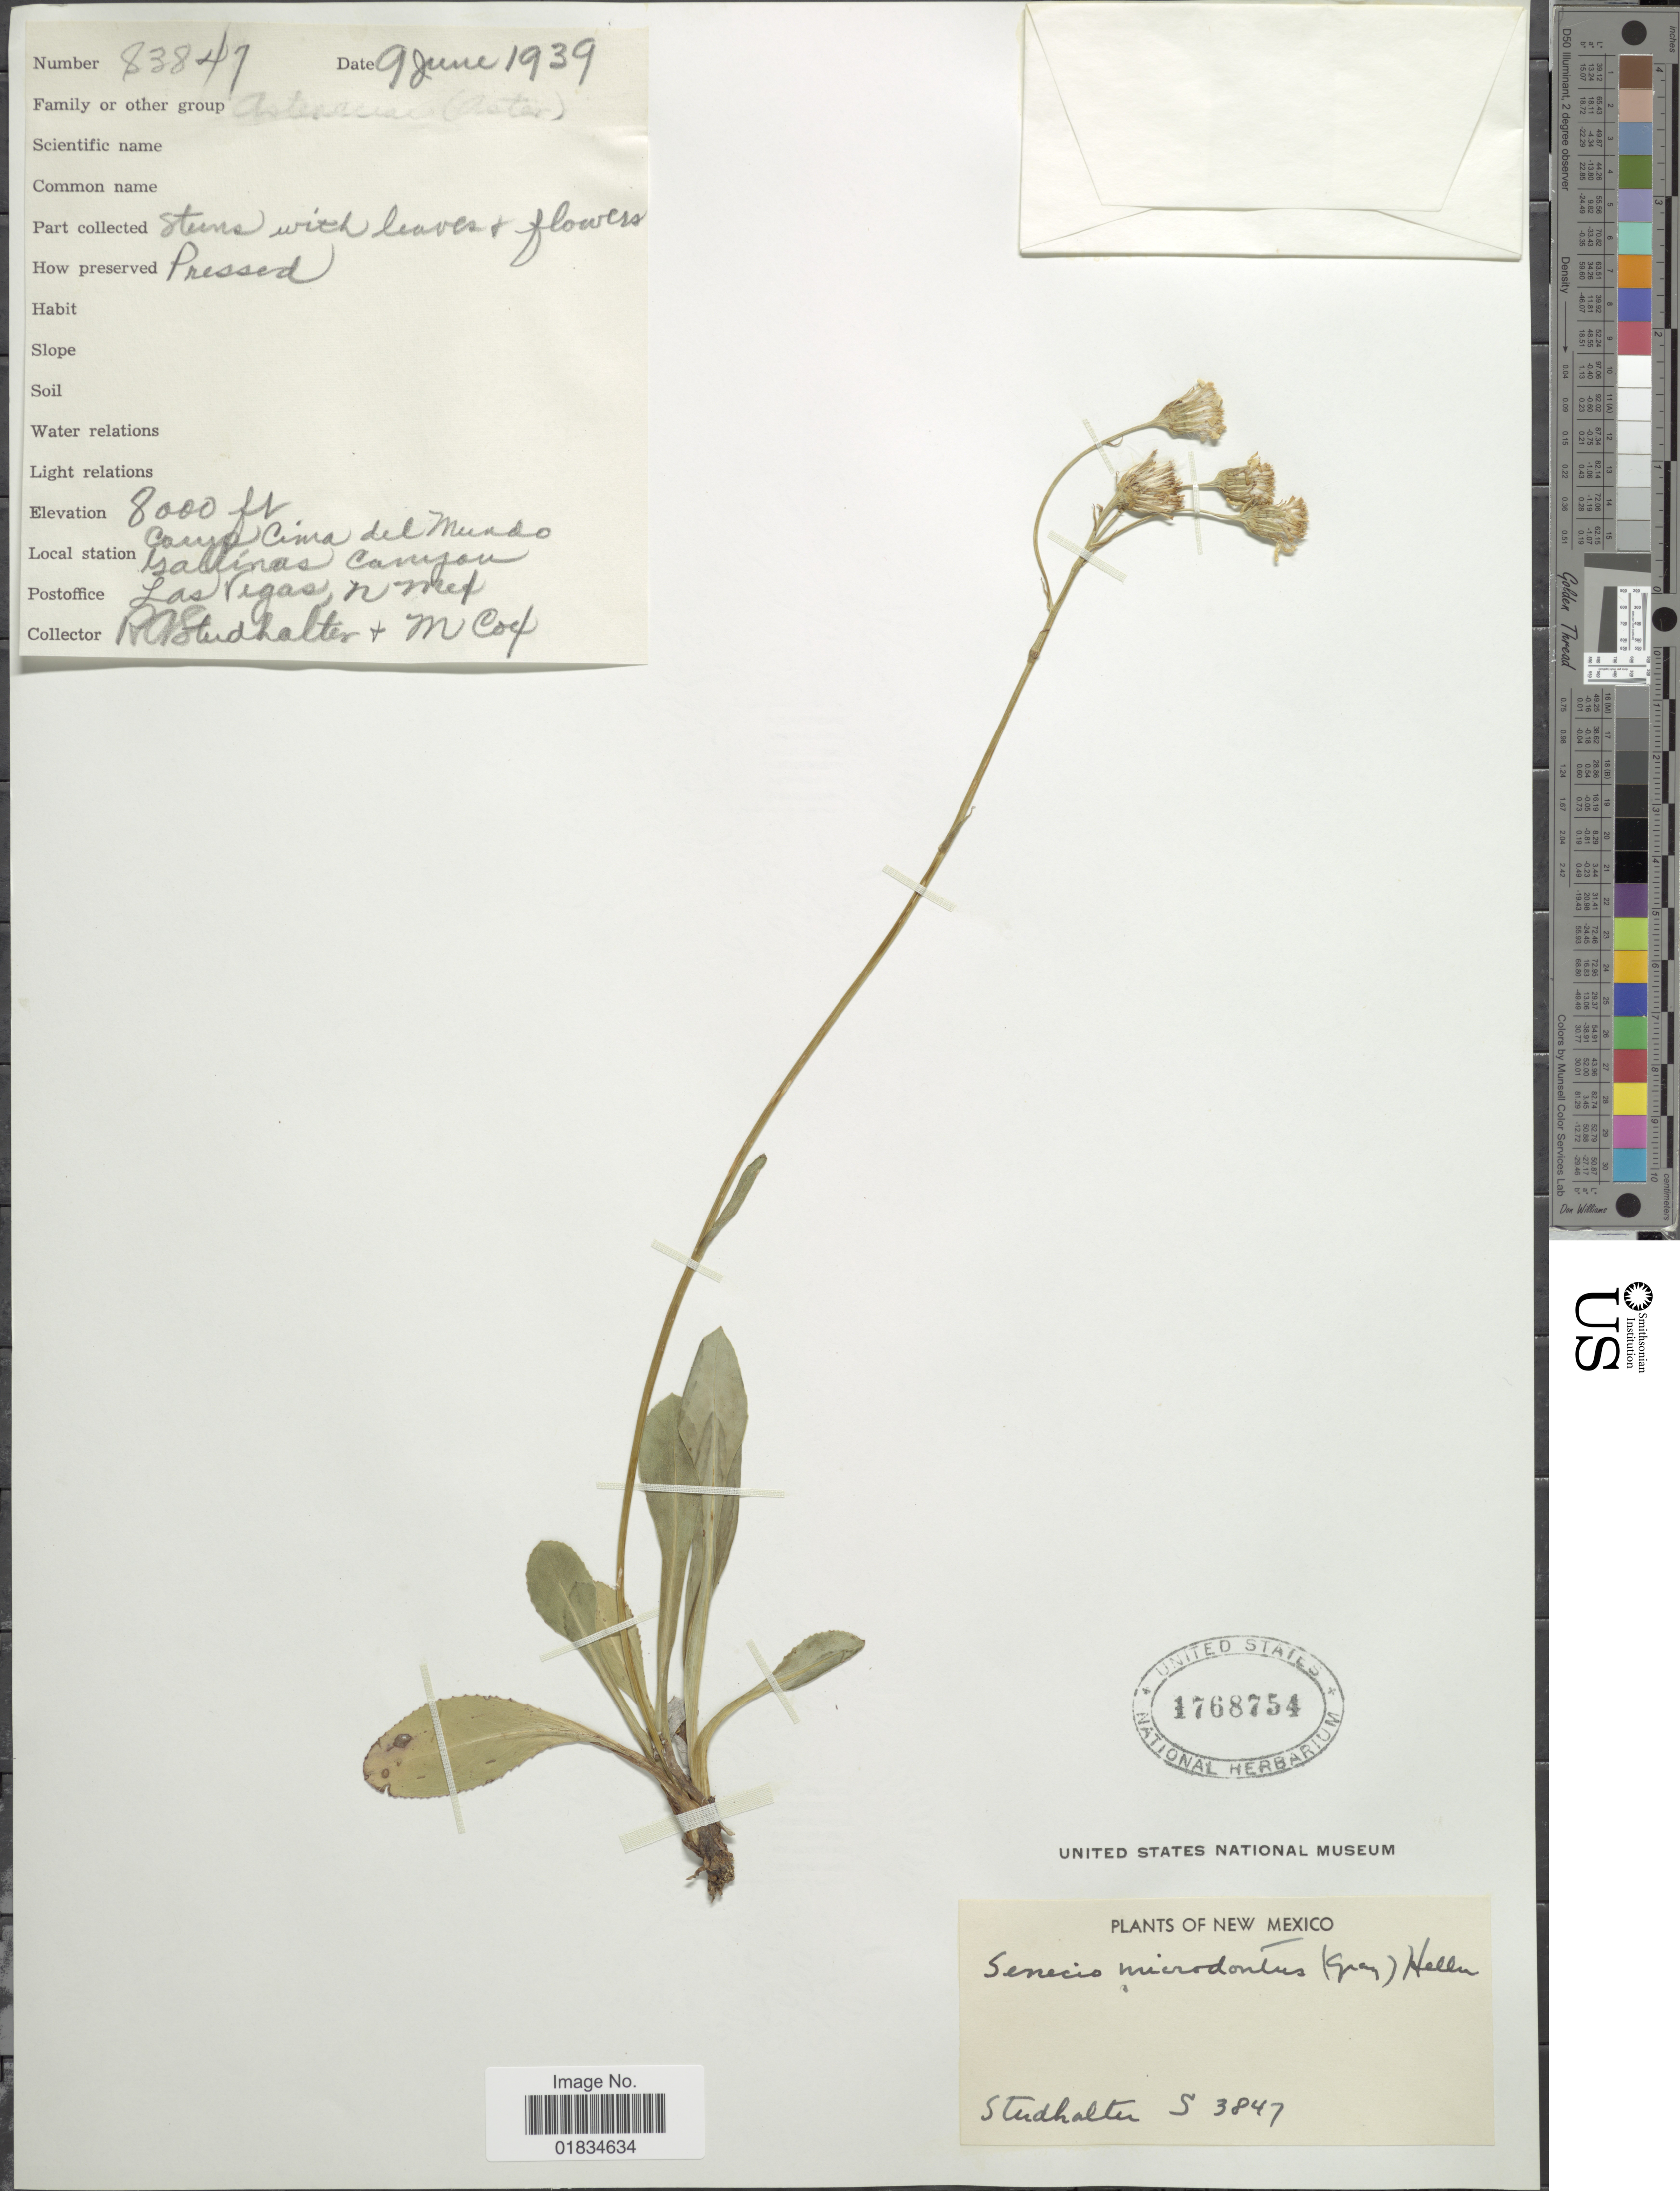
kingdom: Plantae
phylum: Tracheophyta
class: Magnoliopsida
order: Asterales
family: Asteraceae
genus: Senecio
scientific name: Senecio microdontus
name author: (A. Gray) A. Heller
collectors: R. Studhalter & M. Cox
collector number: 83847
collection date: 1939-06-09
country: United States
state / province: New Mexico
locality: Camp Cima del Mundo, Gallinas Canyon, Las Vegas.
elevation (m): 2438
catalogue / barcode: US 168754